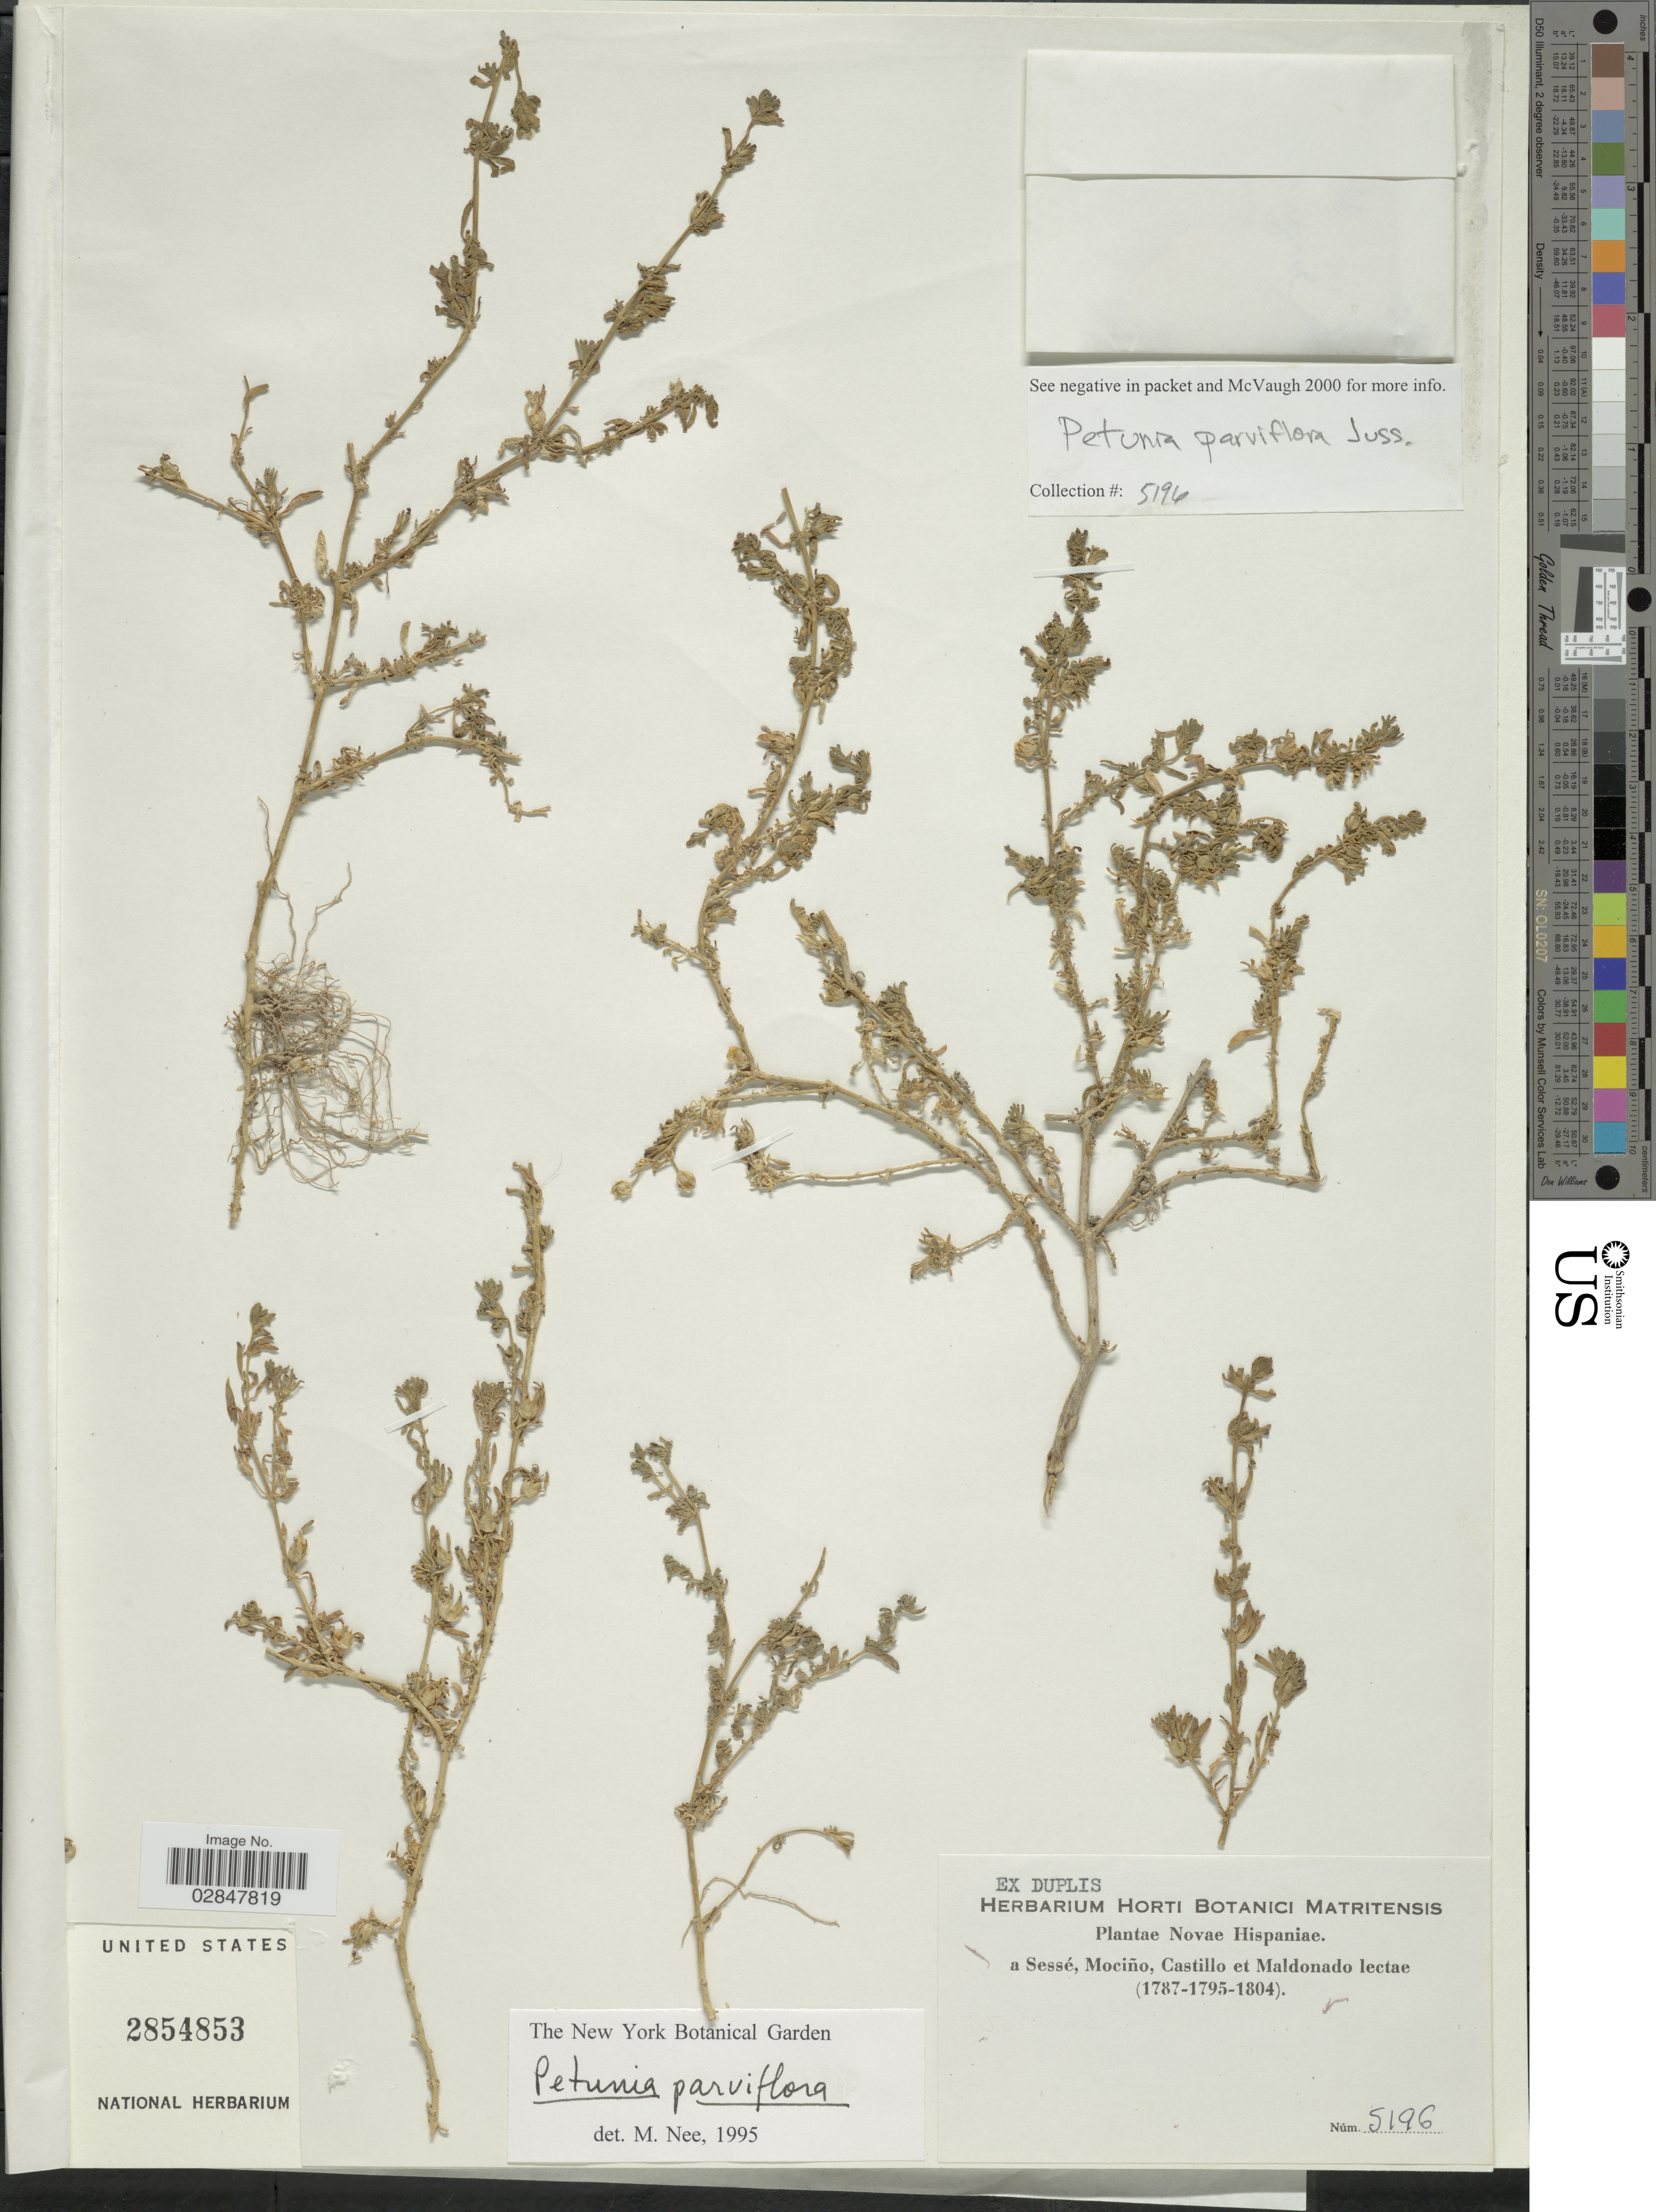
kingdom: Plantae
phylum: Tracheophyta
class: Magnoliopsida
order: Solanales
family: Solanaceae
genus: Petunia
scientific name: Petunia parviflora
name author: Juss.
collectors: Sessé, --, Mociño, Castillo, -- & Maldonado, --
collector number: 5196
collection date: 1787/1804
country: Mexico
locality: Novae Hispaniae.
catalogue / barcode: US 2854853